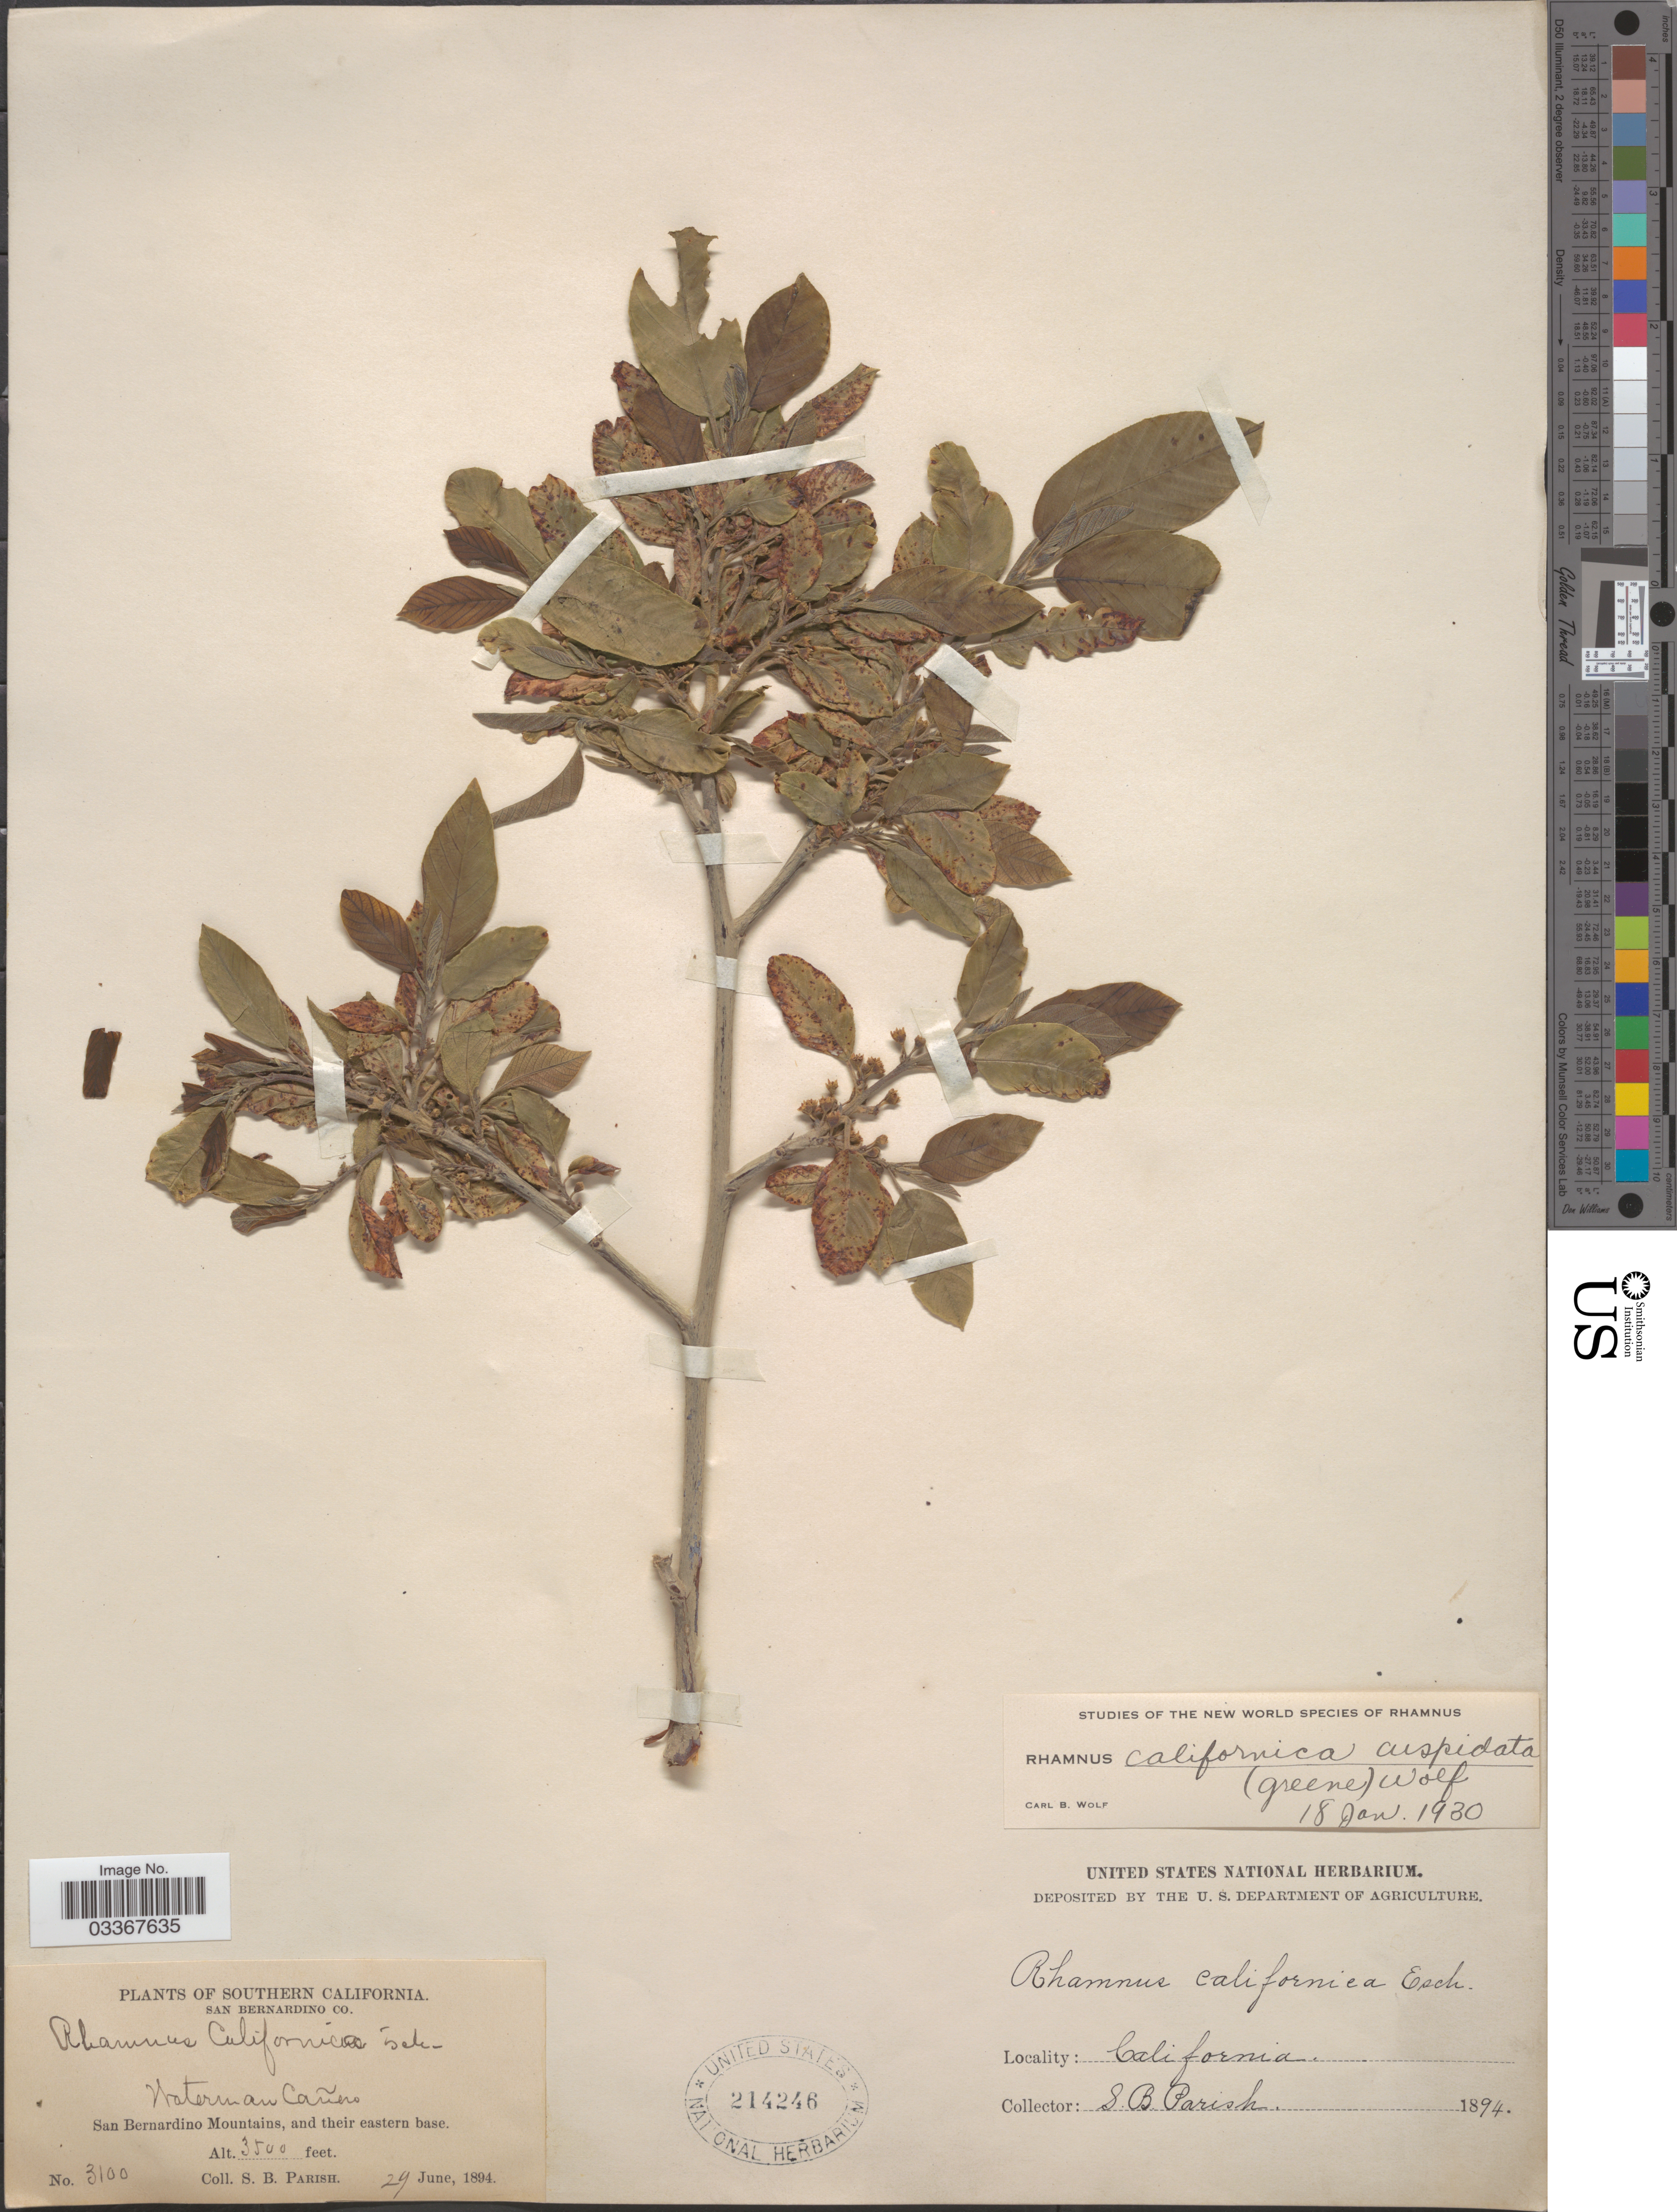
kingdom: Plantae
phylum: Tracheophyta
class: Magnoliopsida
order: Rosales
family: Rhamnaceae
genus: Frangula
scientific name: Frangula californica subsp. cuspidata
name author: (Greene) Kartesz & Gandhi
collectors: S. B. Parish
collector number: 3100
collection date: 1894-06-29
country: United States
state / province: California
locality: Waterman Cañon, San Bernardino Mountains, and their eastern base.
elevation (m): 1067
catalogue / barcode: US 214246